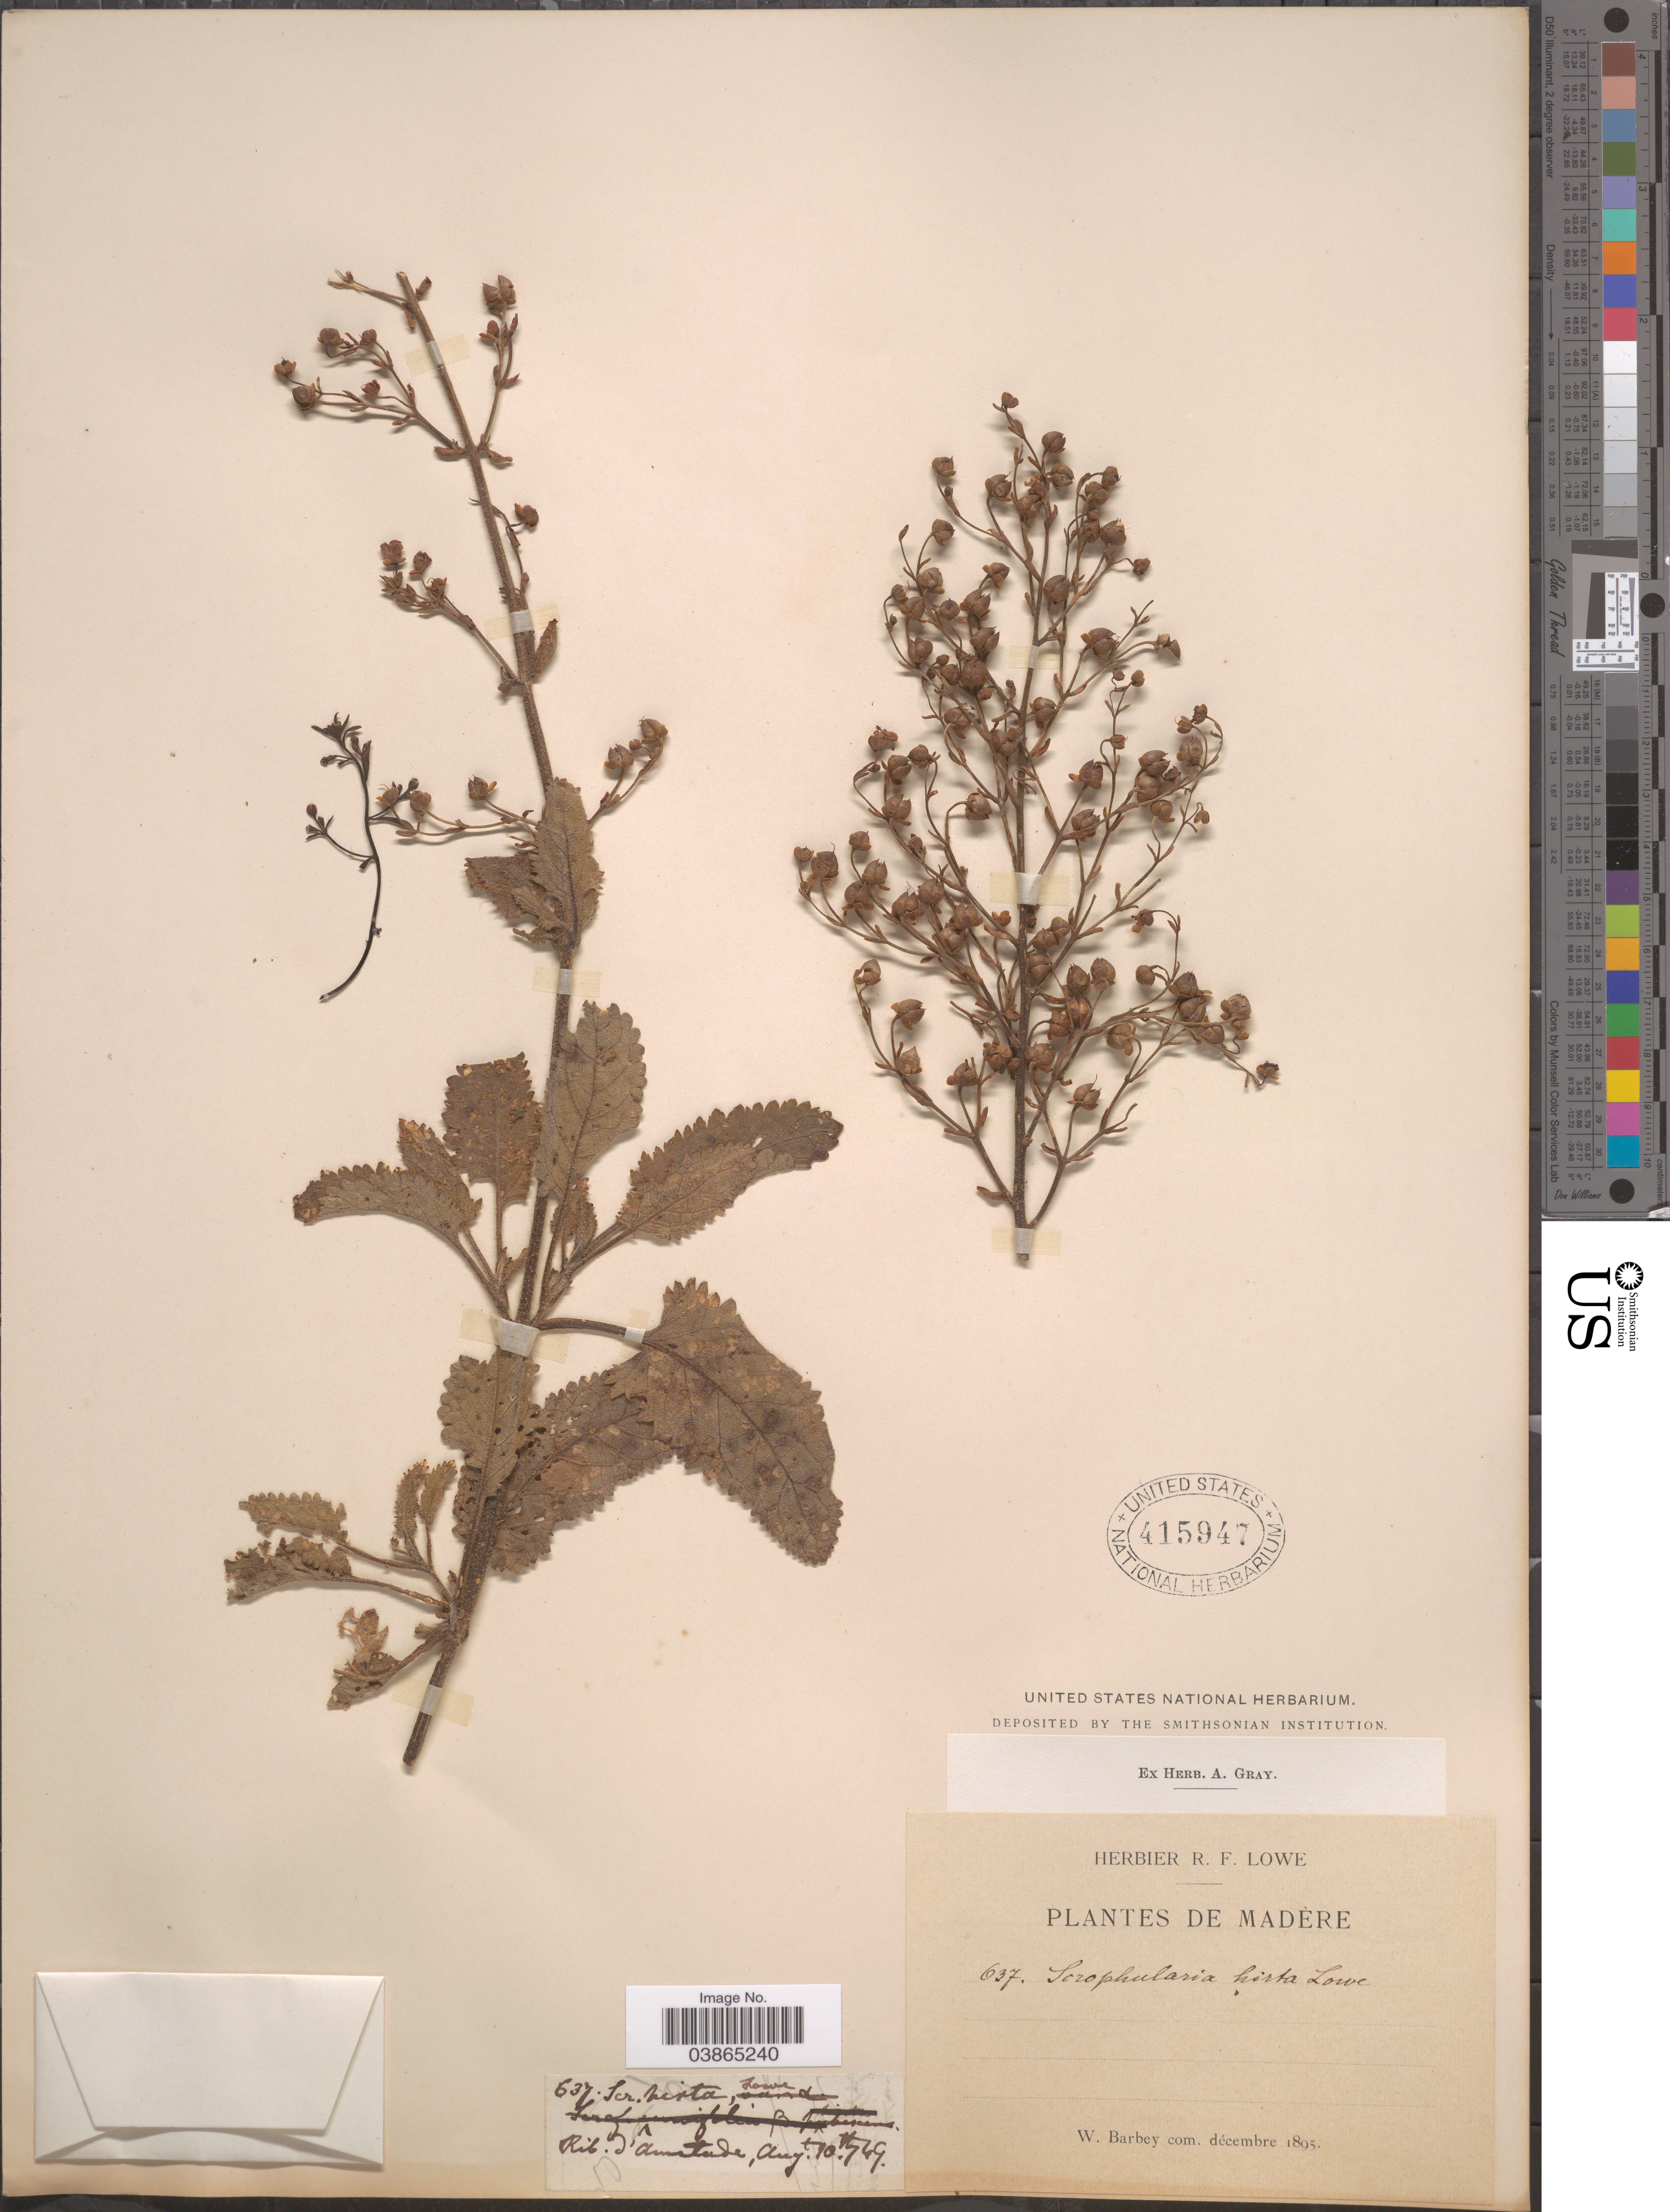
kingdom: Plantae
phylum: Tracheophyta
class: Magnoliopsida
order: Lamiales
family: Scrophulariaceae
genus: Scrophularia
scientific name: Scrophularia hirta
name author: Lowe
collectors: W. Barbey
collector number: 637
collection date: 1769-08-10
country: Portugal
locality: Madère. Rib. d'Amatude [interpreted].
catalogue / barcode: US 415947